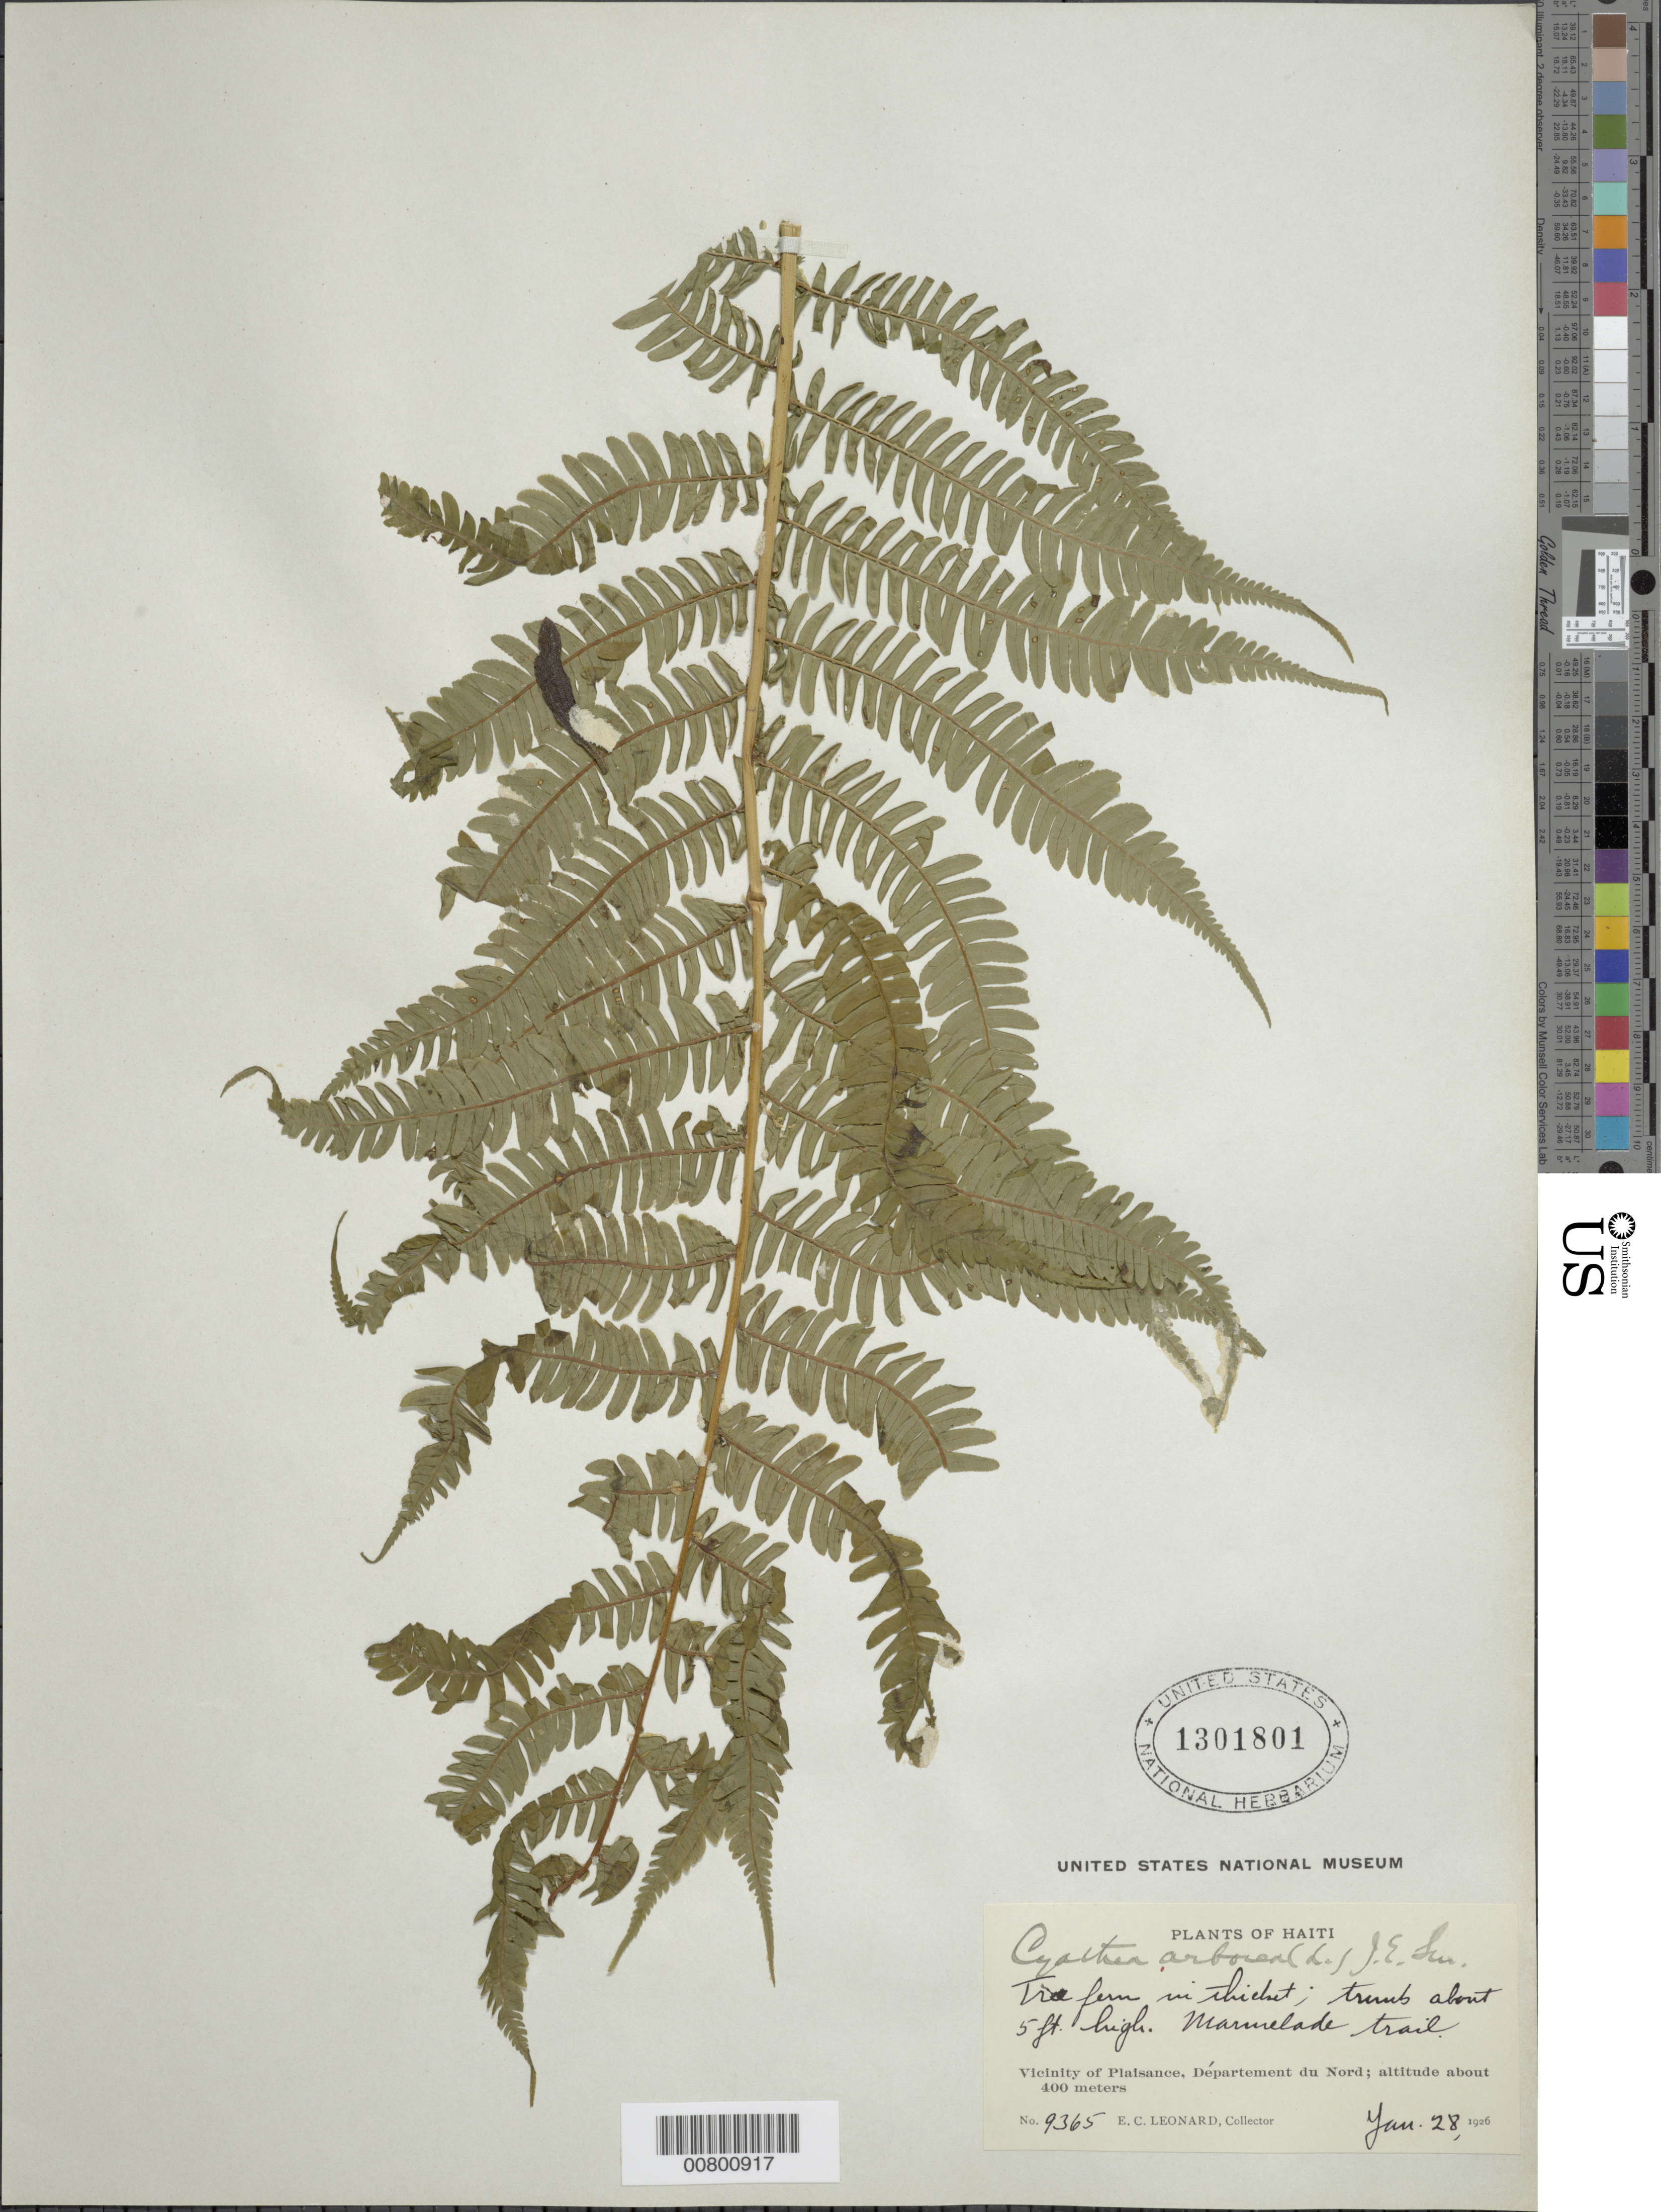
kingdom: Plantae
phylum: Tracheophyta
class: Polypodiopsida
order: Cyatheales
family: Cyatheaceae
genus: Cyathea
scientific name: Cyathea arborea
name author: (L.) Sm.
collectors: E. C. Leonard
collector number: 9365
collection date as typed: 28 Jan 1926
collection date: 1926-01-28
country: Haiti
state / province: Nord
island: Hispaniola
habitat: Thicket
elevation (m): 400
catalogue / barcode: US 1301801